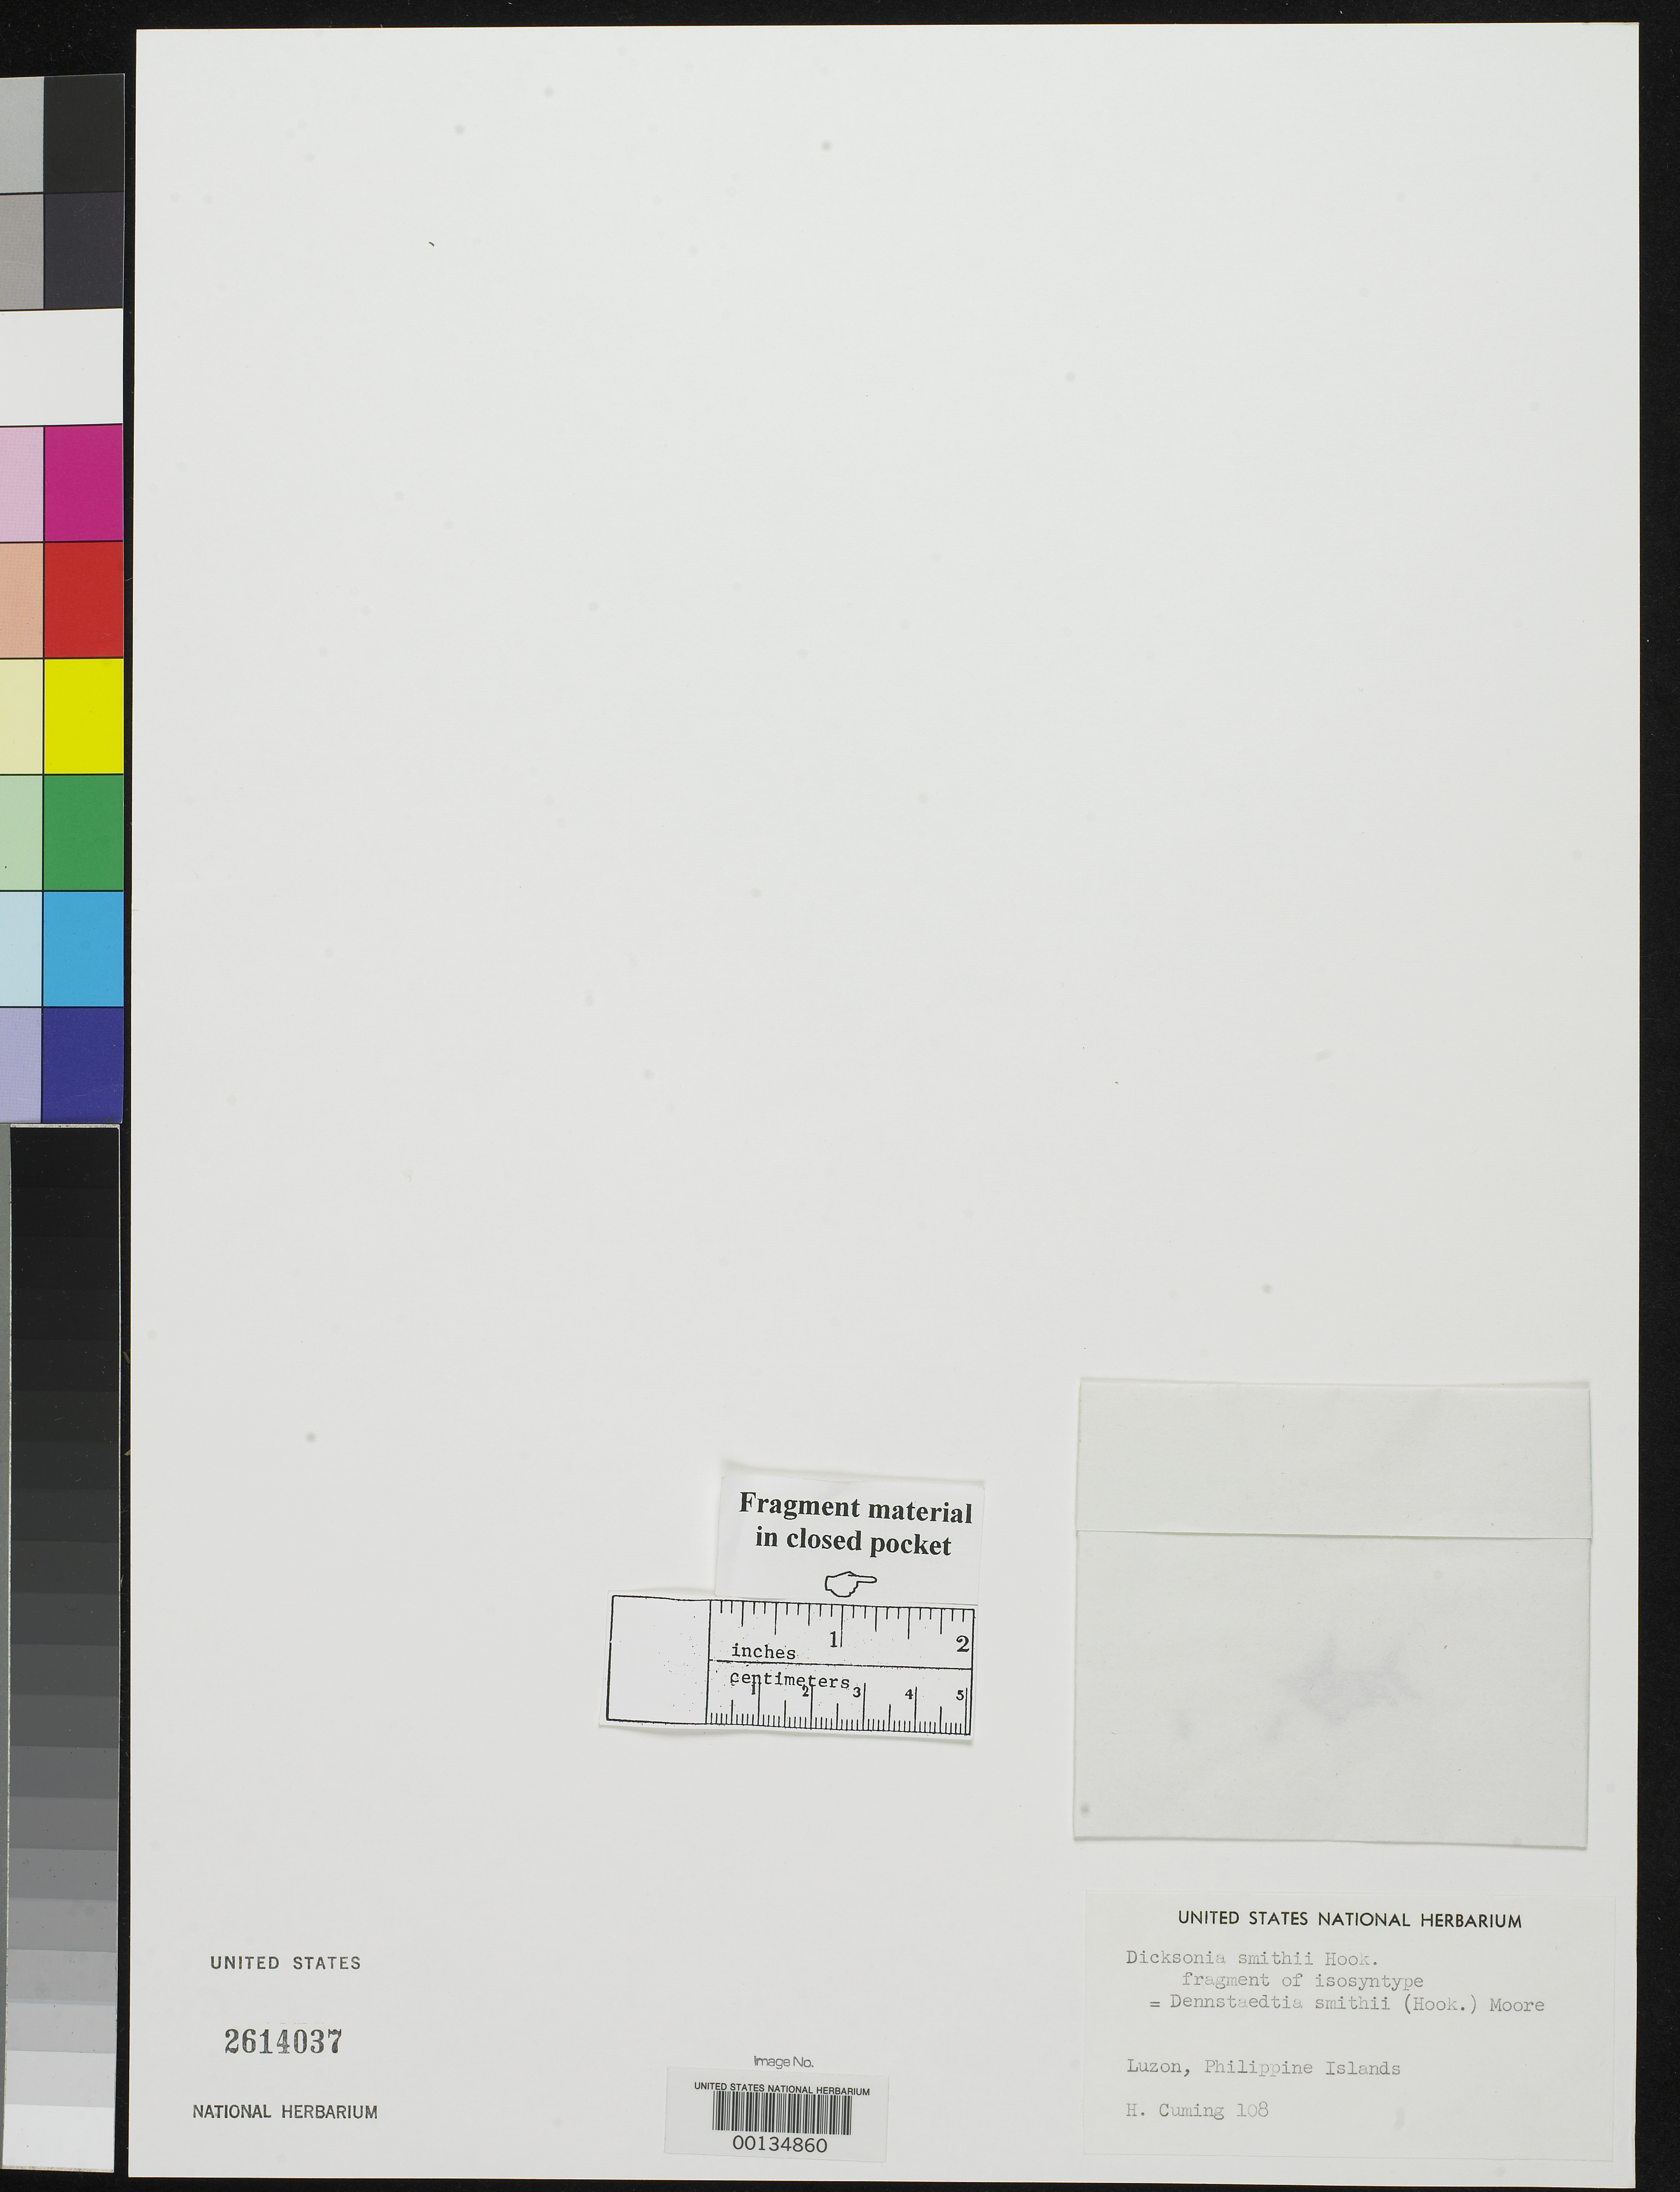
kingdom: Plantae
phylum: Tracheophyta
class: Polypodiopsida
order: Cyatheales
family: Dicksoniaceae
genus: Dicksonia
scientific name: Dicksonia smithii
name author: Hook.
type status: Isosyntype Fragment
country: Philippines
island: Luzon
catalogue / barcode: US 2614037